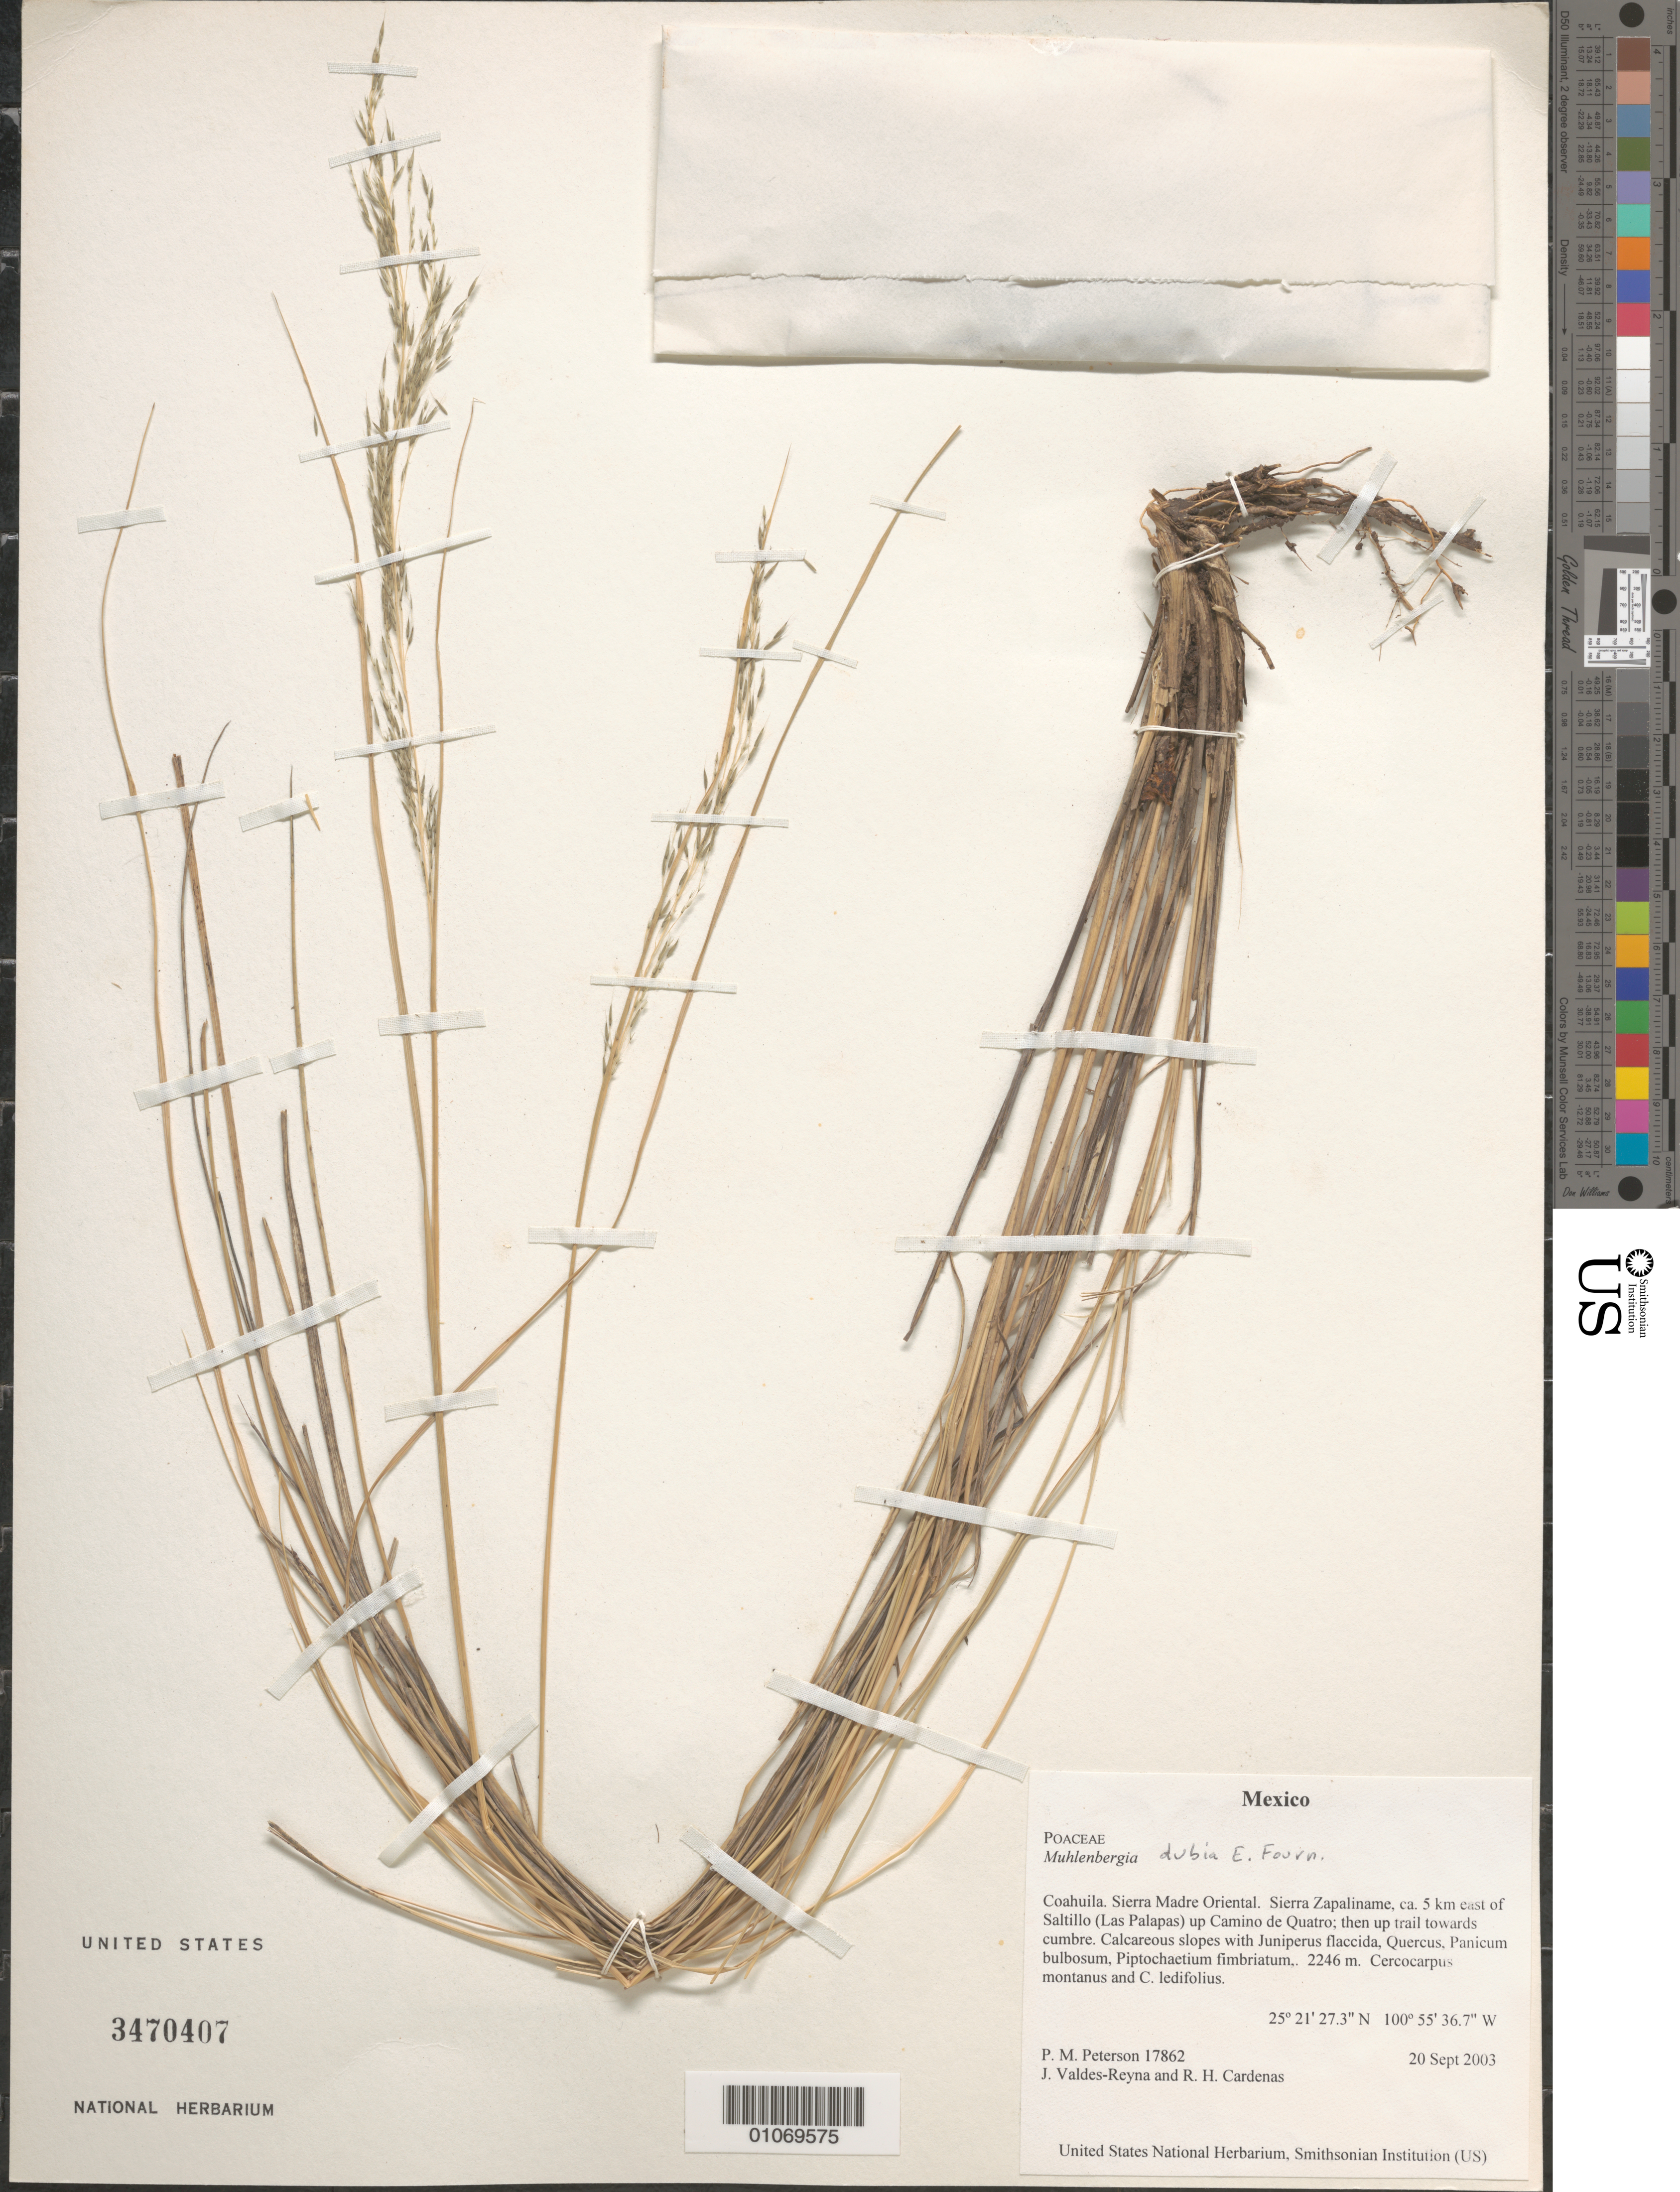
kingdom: Plantae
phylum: Tracheophyta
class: Liliopsida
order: Poales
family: Poaceae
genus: Muhlenbergia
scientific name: Muhlenbergia dubia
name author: E. Fourn.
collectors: P. M. Peterson, J. Valdés-Reyna & R. Cardenas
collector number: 17862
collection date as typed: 20 Sep 2003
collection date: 2003-09-20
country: Mexico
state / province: Coahuila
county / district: Sierra Madre Oriental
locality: Sierra Zapaliname, ca. 5 km east of Saltillo (Las Palapas) up Camino de Quatro; then up trail towards cumbre. Calcareous slopes with Juniperus flaccida, Quercus, Panicum bulbosum, Piptochaetium fimbriatum,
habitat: Cercocarpus montanus and C. ledifolius.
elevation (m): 2246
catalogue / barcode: US 3470407